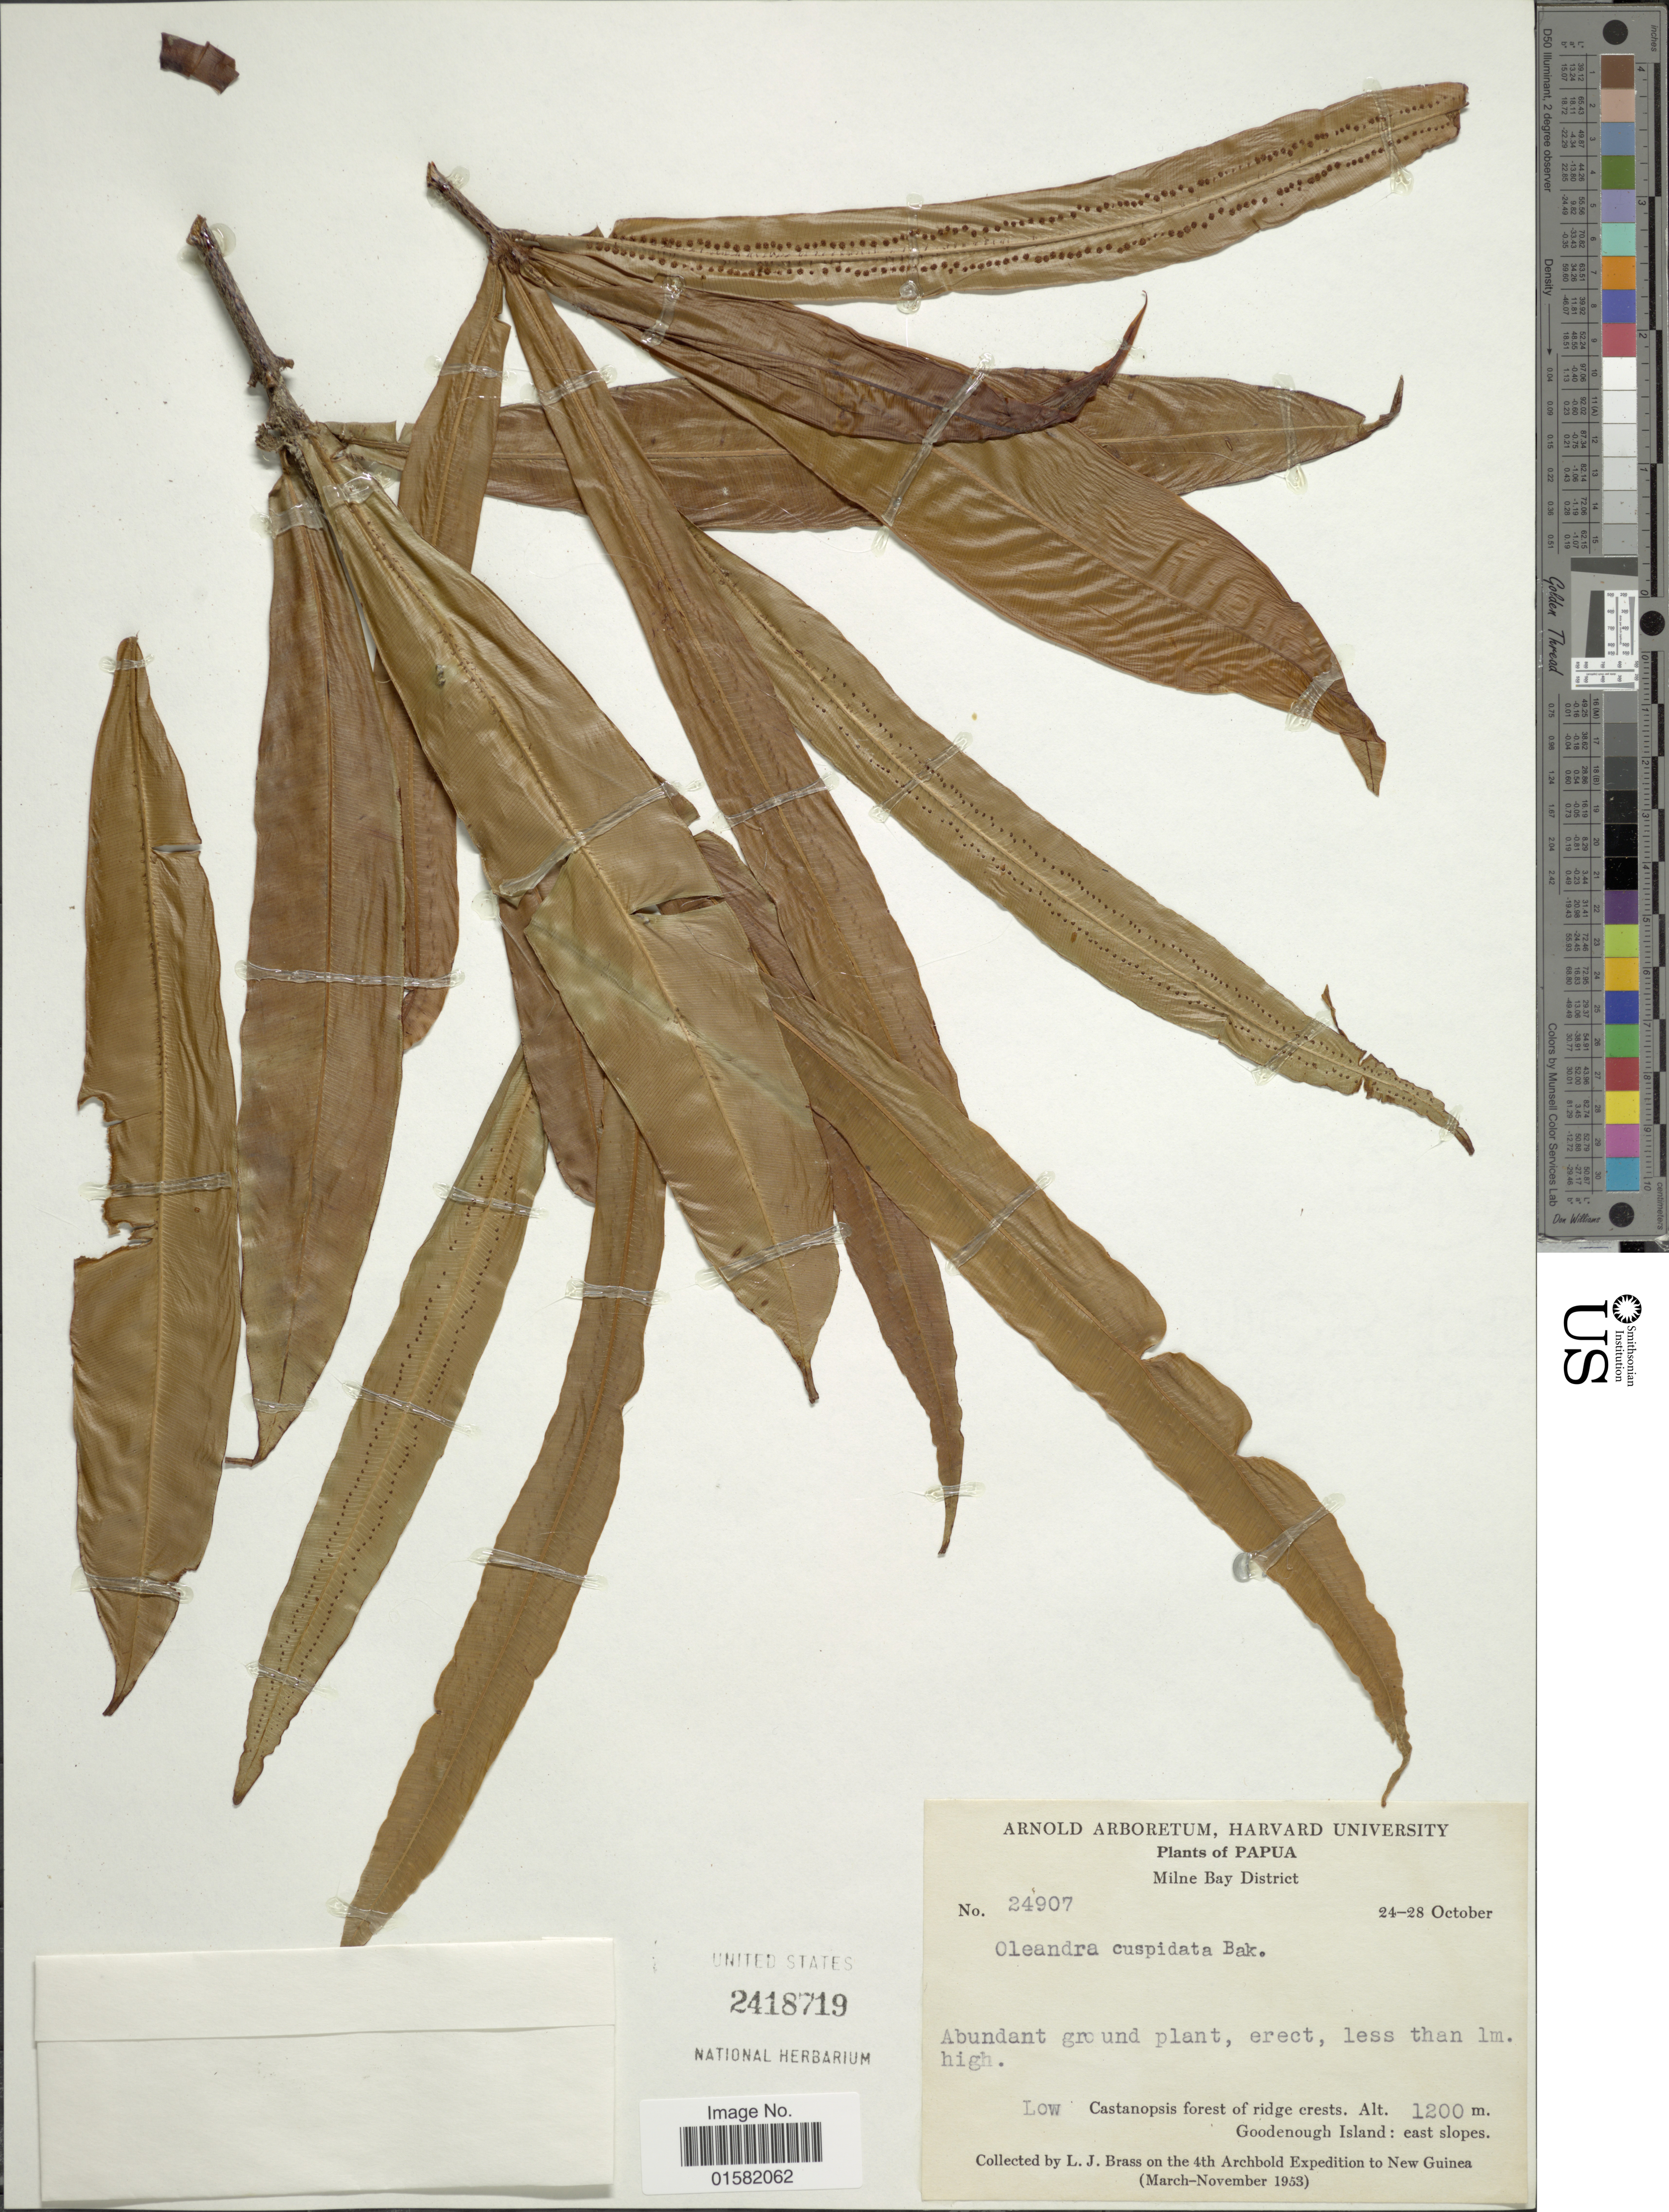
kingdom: Plantae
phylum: Tracheophyta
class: Polypodiopsida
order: Polypodiales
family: Oleandraceae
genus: Oleandra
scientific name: Oleandra cuspidata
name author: Baker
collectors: L. J. Brass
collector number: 24907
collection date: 1953-10-24/1953-10-28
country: Papua New Guinea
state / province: Milne Bay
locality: Papua, Milne Bay District, Castanopsis forest of ridge crests, Goodenough Island: east slopes.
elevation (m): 1200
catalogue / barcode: US 2418719